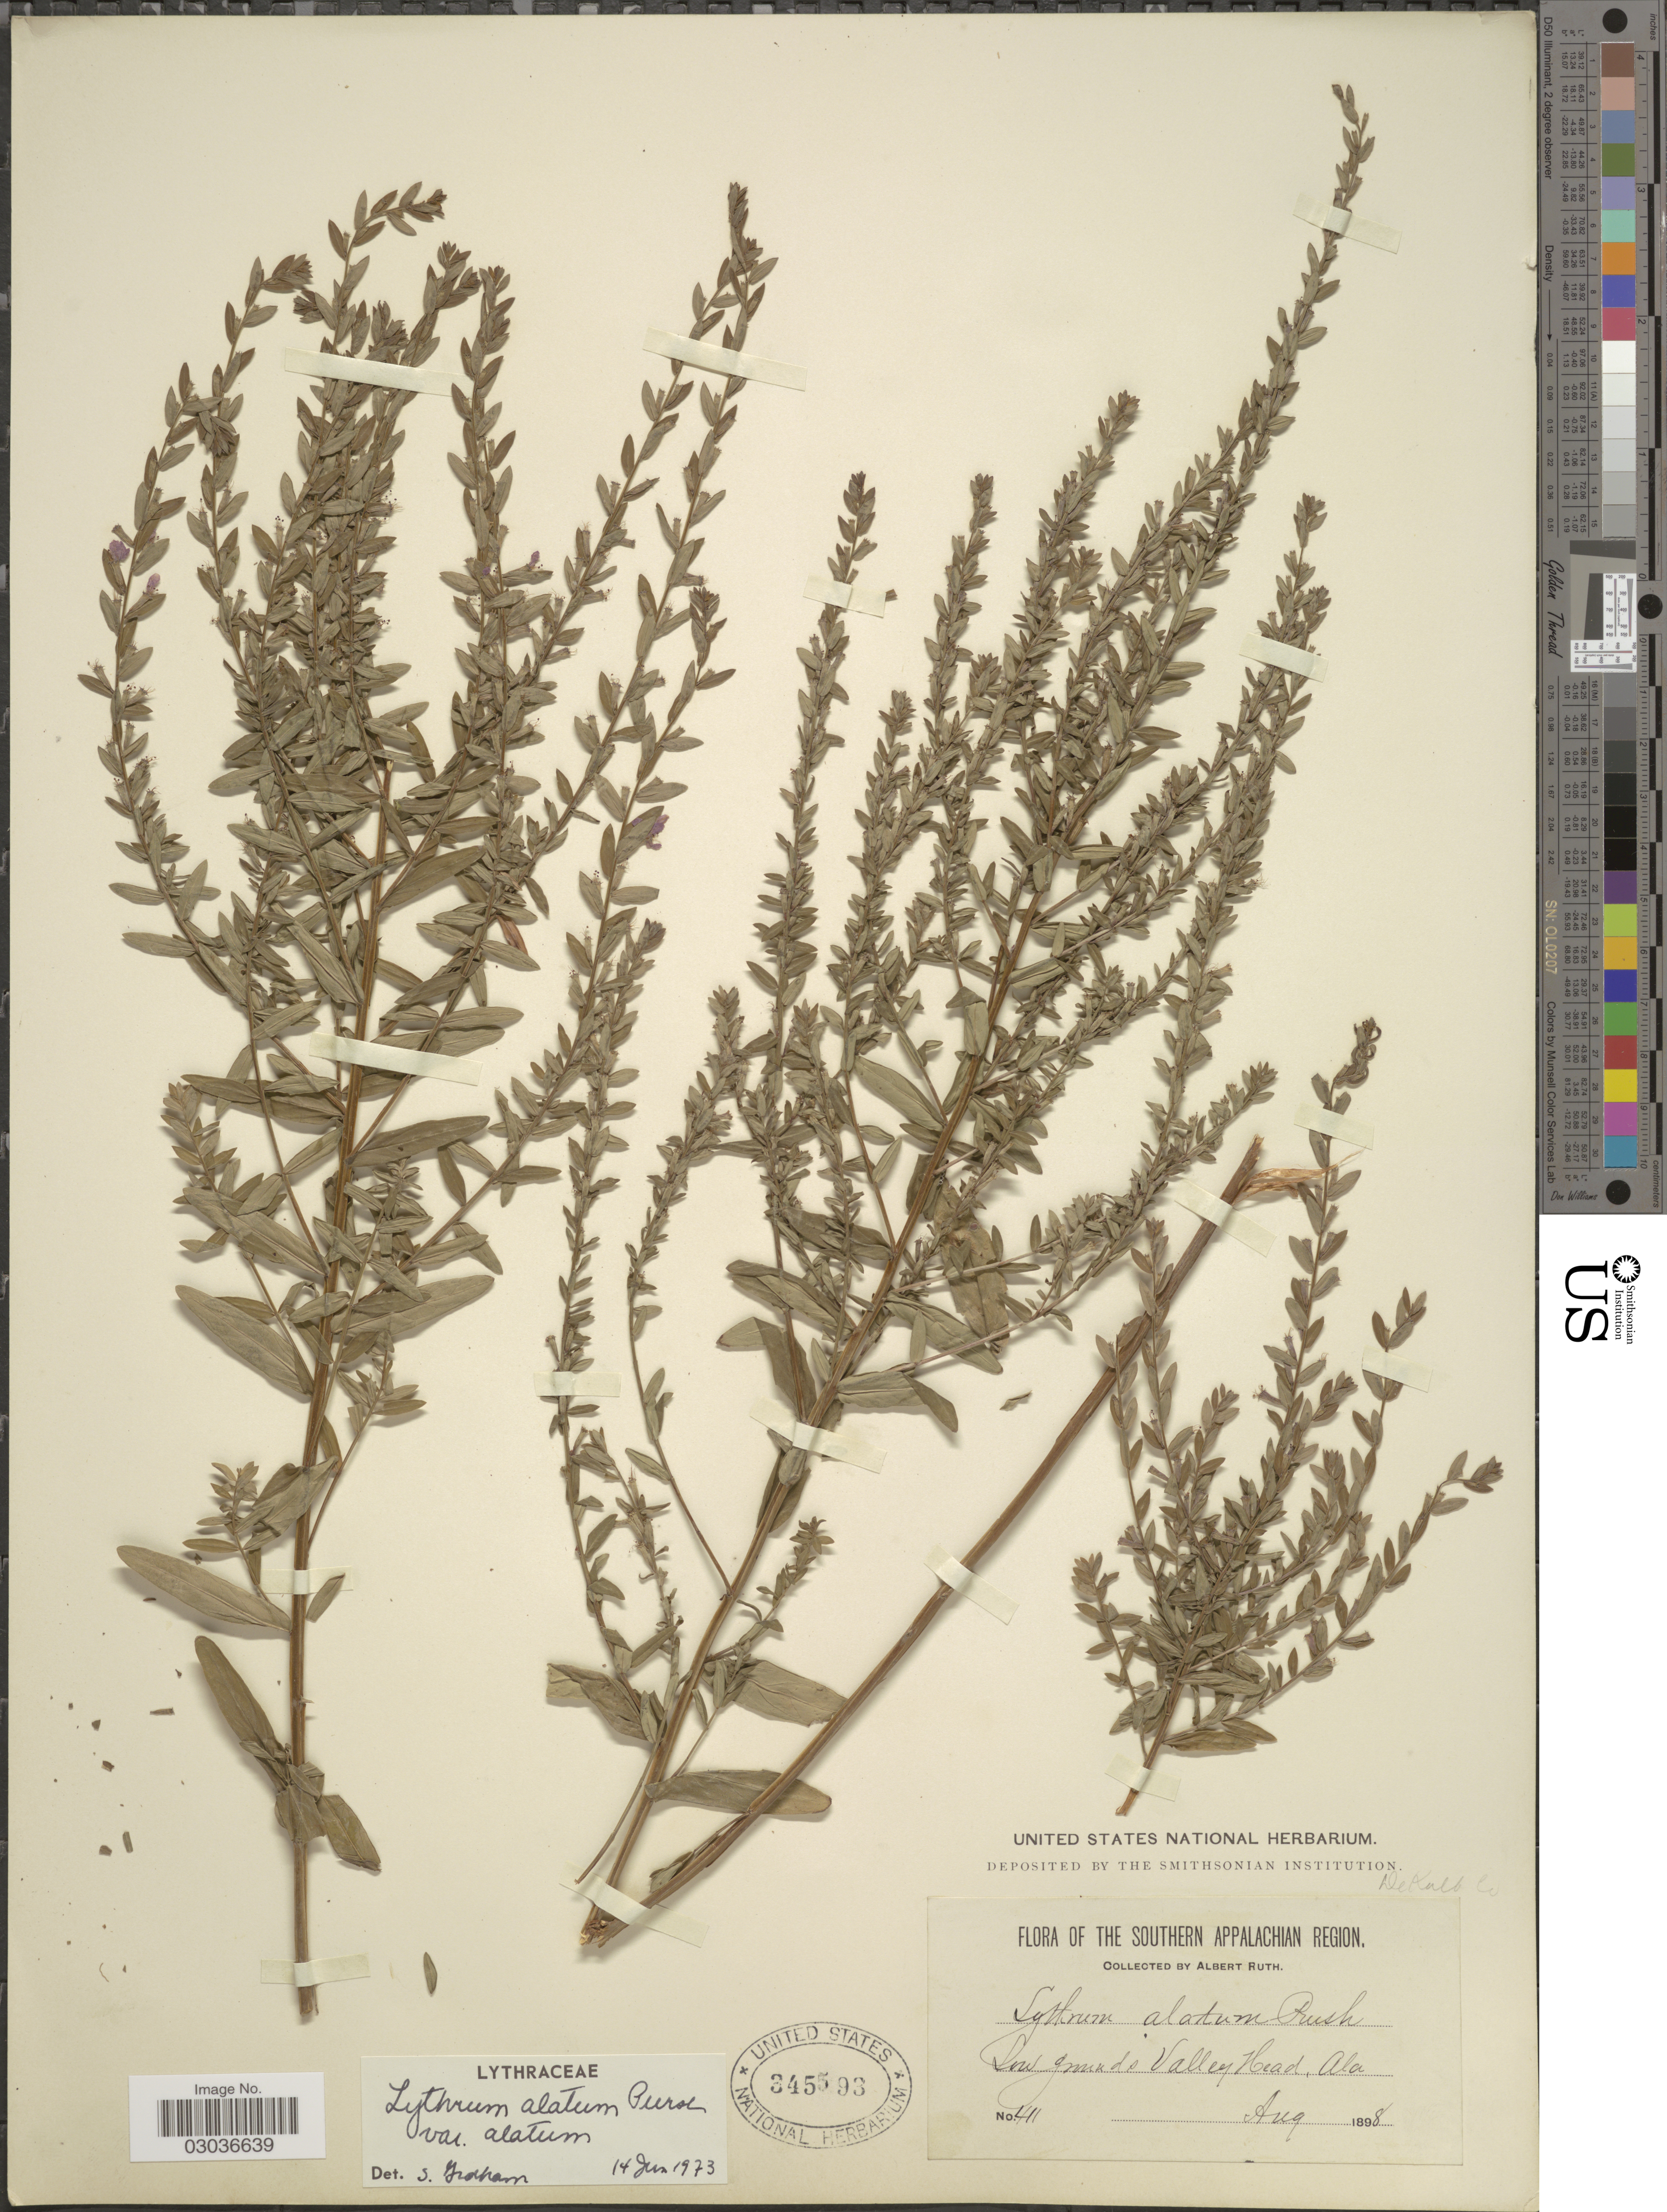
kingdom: Plantae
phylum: Tracheophyta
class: Magnoliopsida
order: Myrtales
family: Lythraceae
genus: Lythrum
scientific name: Lythrum alatum var. alatum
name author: Pursh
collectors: A. Ruth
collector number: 411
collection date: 1898-08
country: United States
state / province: Alabama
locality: Low grounds Valley Head, Ala. Southern Appalachian Region.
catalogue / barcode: US 345593